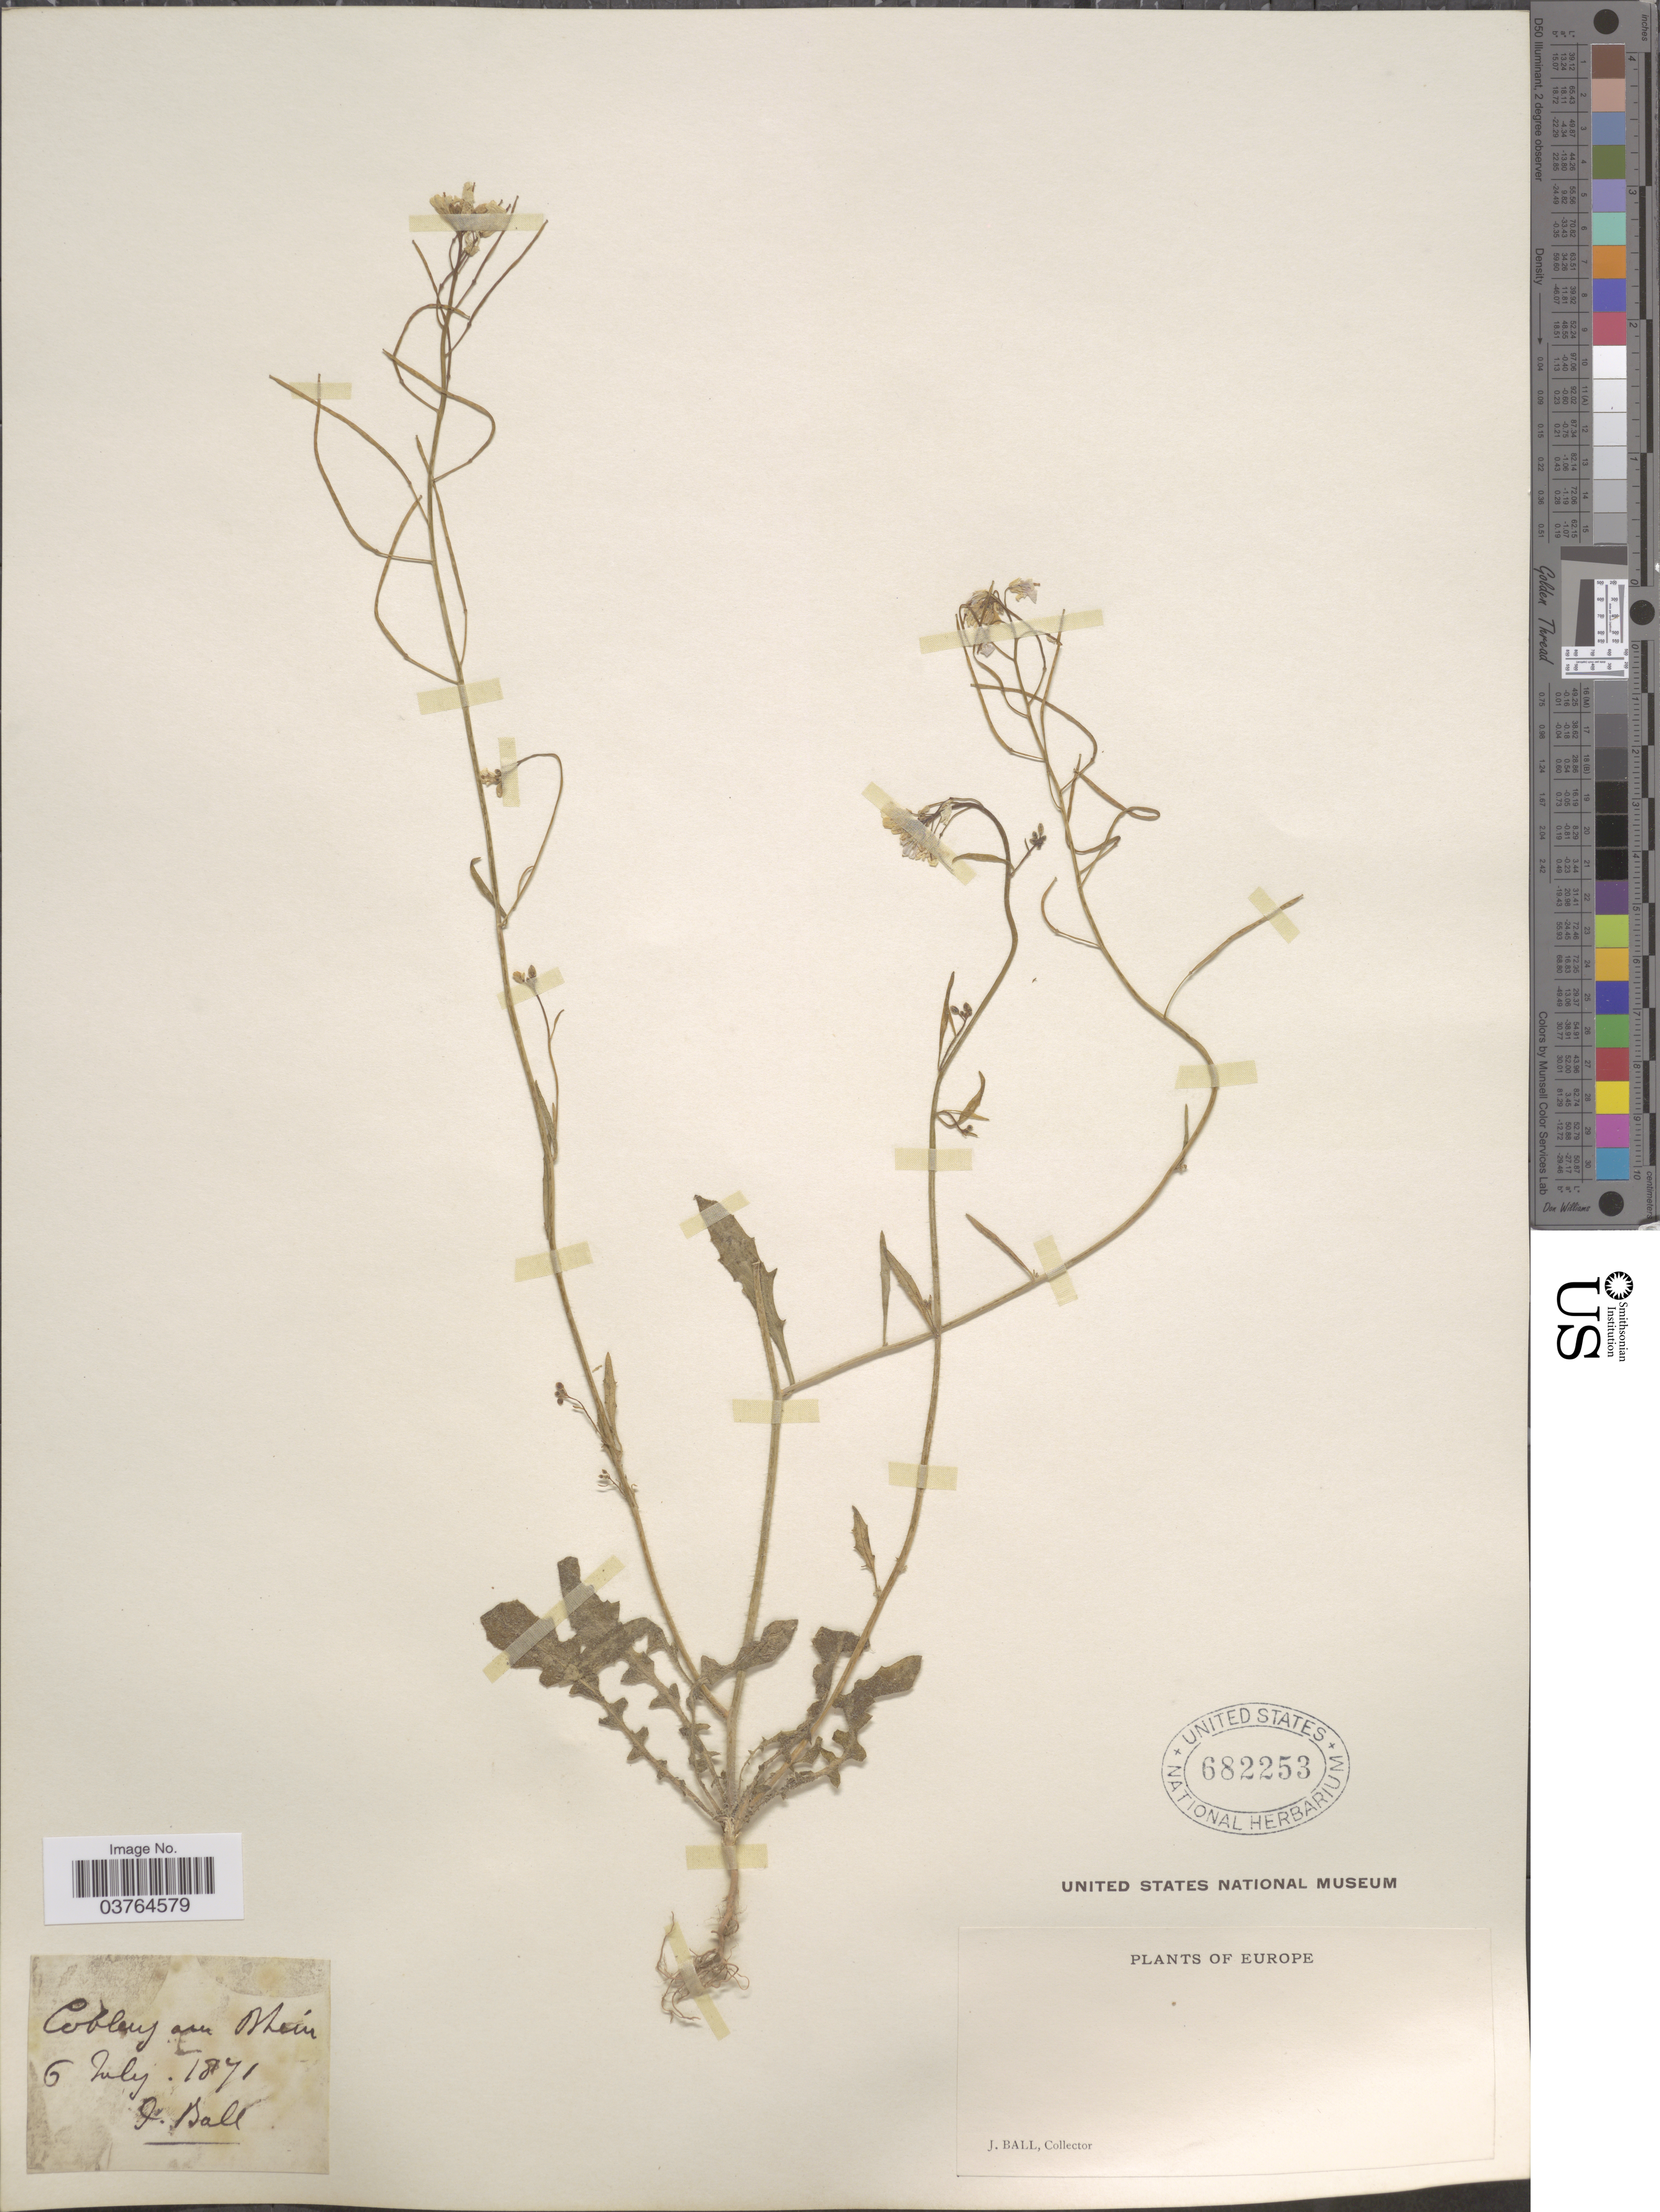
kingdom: Plantae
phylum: Tracheophyta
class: Magnoliopsida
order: Brassicales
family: Brassicaceae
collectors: J. Ball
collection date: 1871-07-06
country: Germany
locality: Coblenz am Rhein. Europe.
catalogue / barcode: US 682253